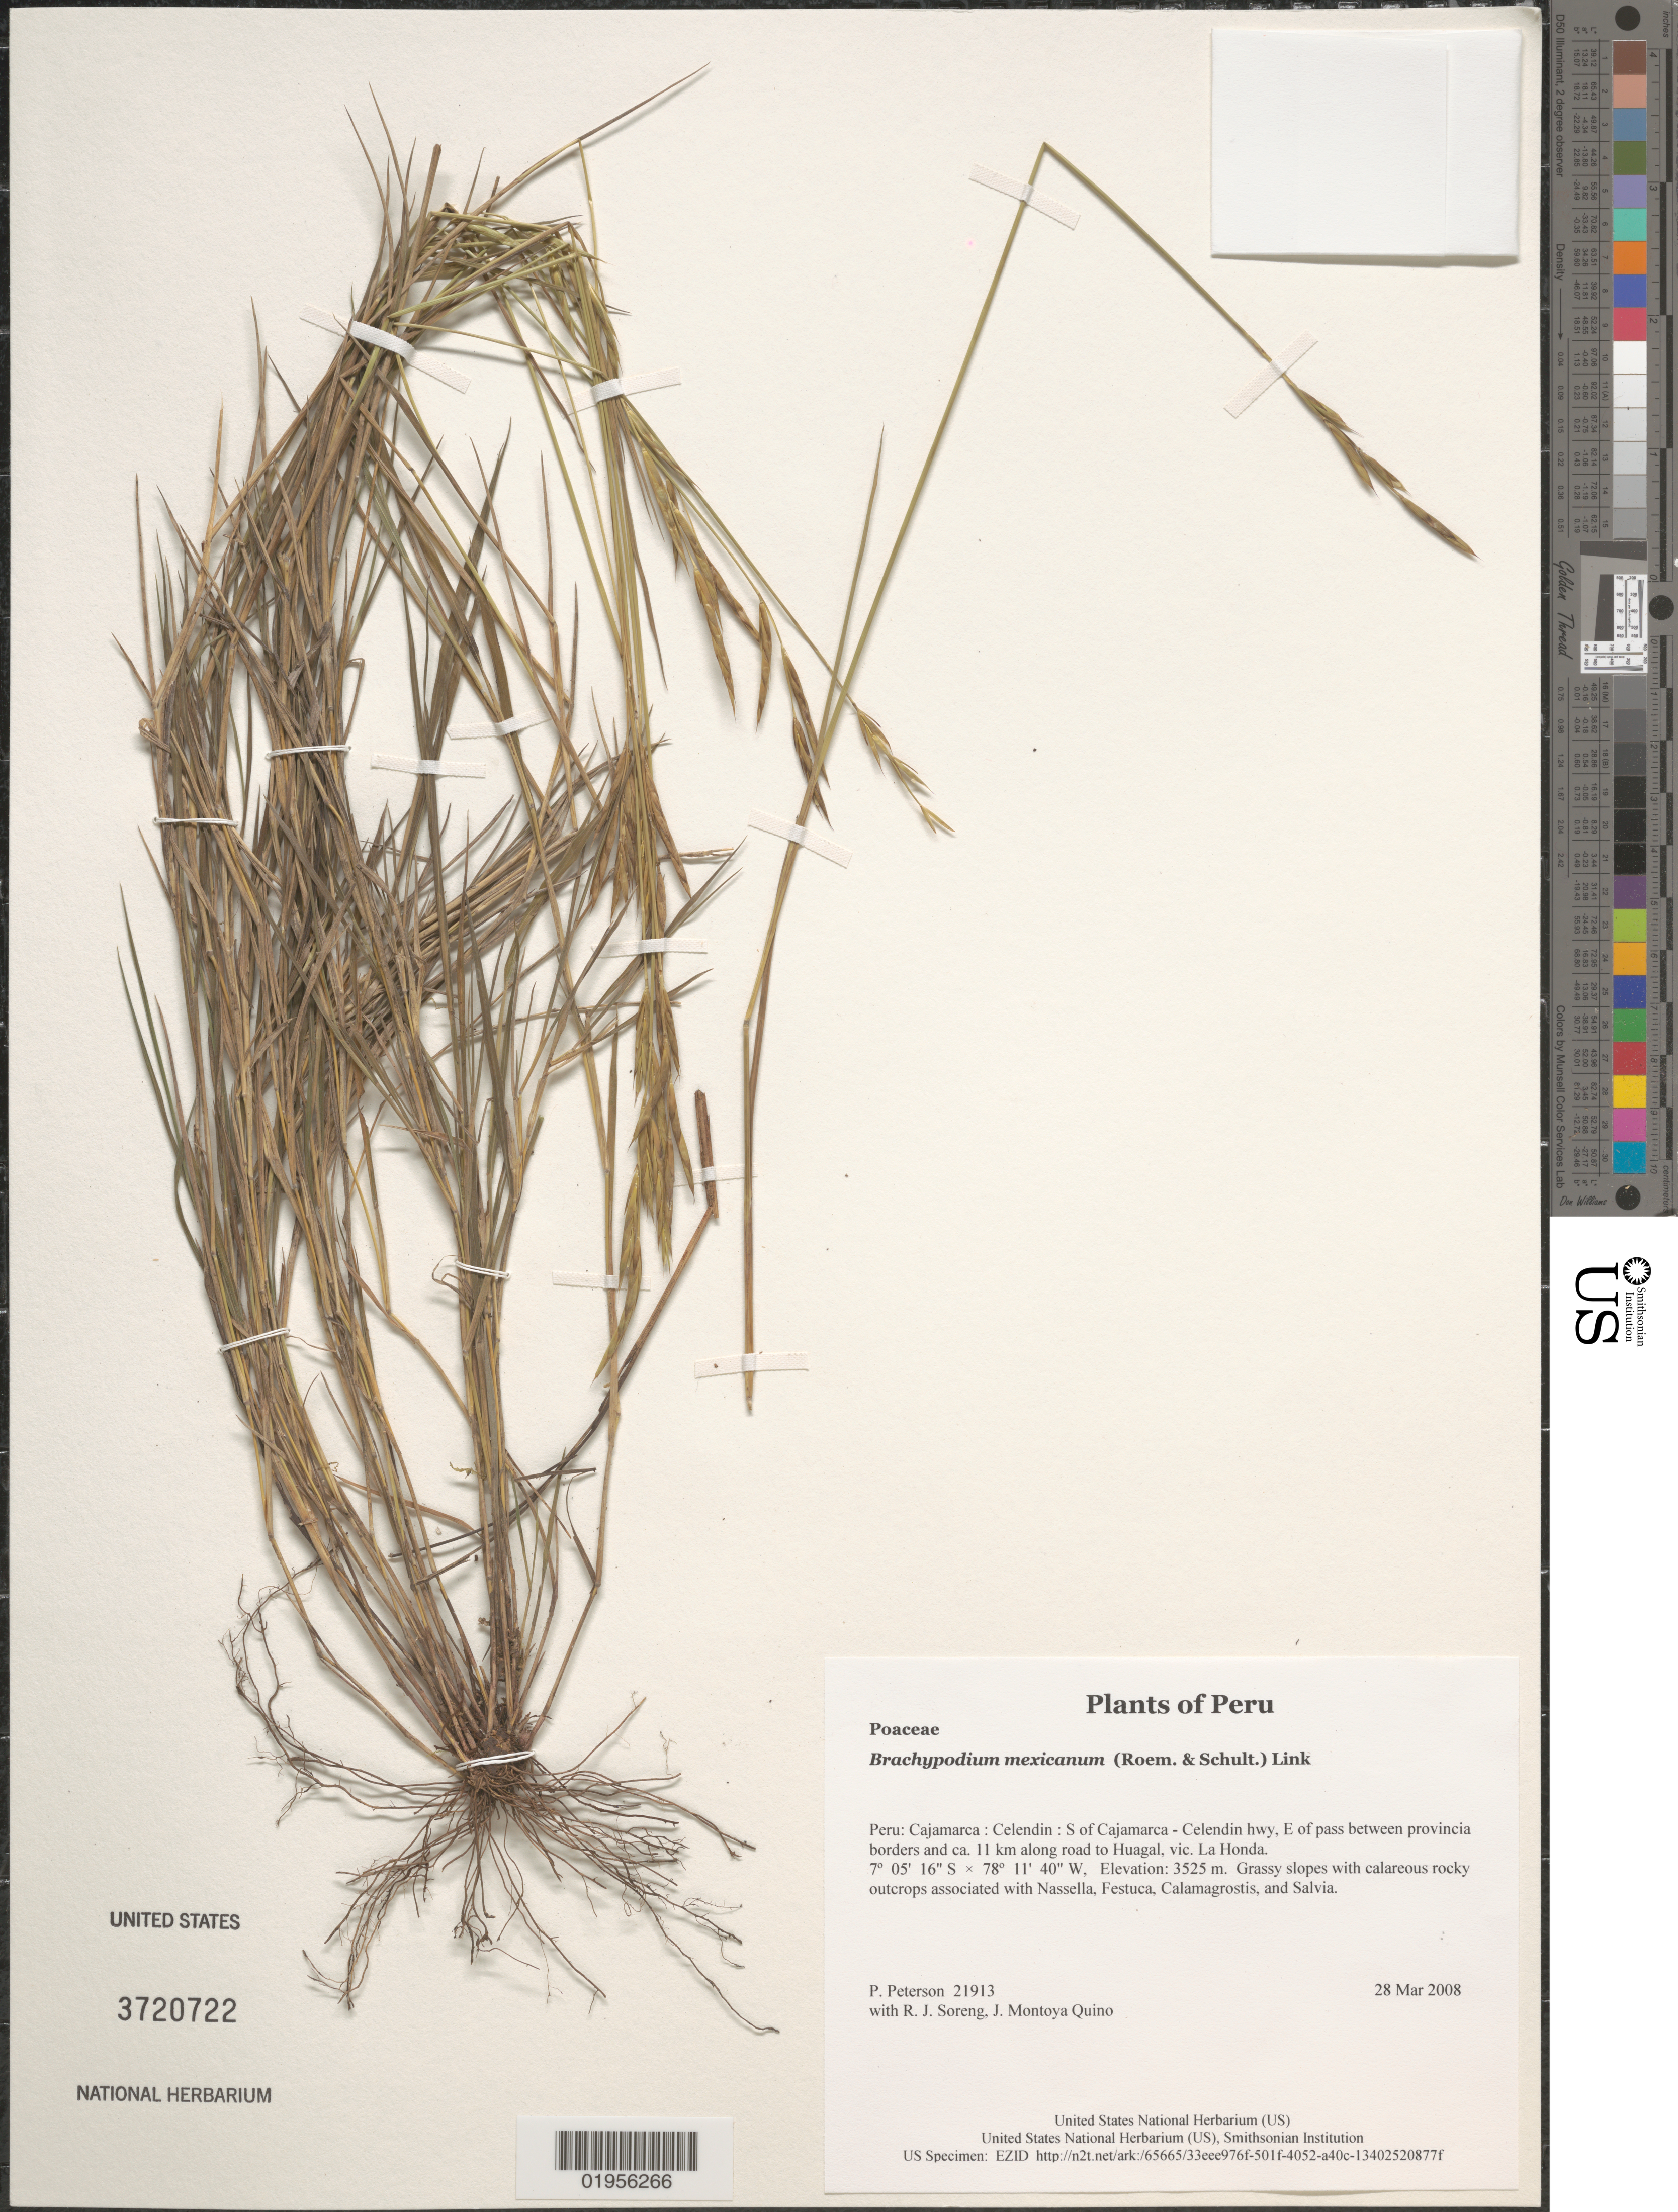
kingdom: Plantae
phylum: Tracheophyta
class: Liliopsida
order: Poales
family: Poaceae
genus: Brachypodium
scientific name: Brachypodium mexicanum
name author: (Roem. & Schult.) Link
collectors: P. M. Peterson, R. J. Soreng & J. Montoya Quino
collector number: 21913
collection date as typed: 28 Mar 2008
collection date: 2008-03-28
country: Peru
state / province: Cajamarca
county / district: Celendín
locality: S of Cajamarca - Celendin hwy, E of pass between provincia borders and ca. 11 km along road to Huagal, vic. La Honda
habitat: Grassy slopes with calareous rocky outcrops associated with Nassella, Festuca, Calamagrostis, and Salvia.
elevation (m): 3525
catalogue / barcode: US 3720722